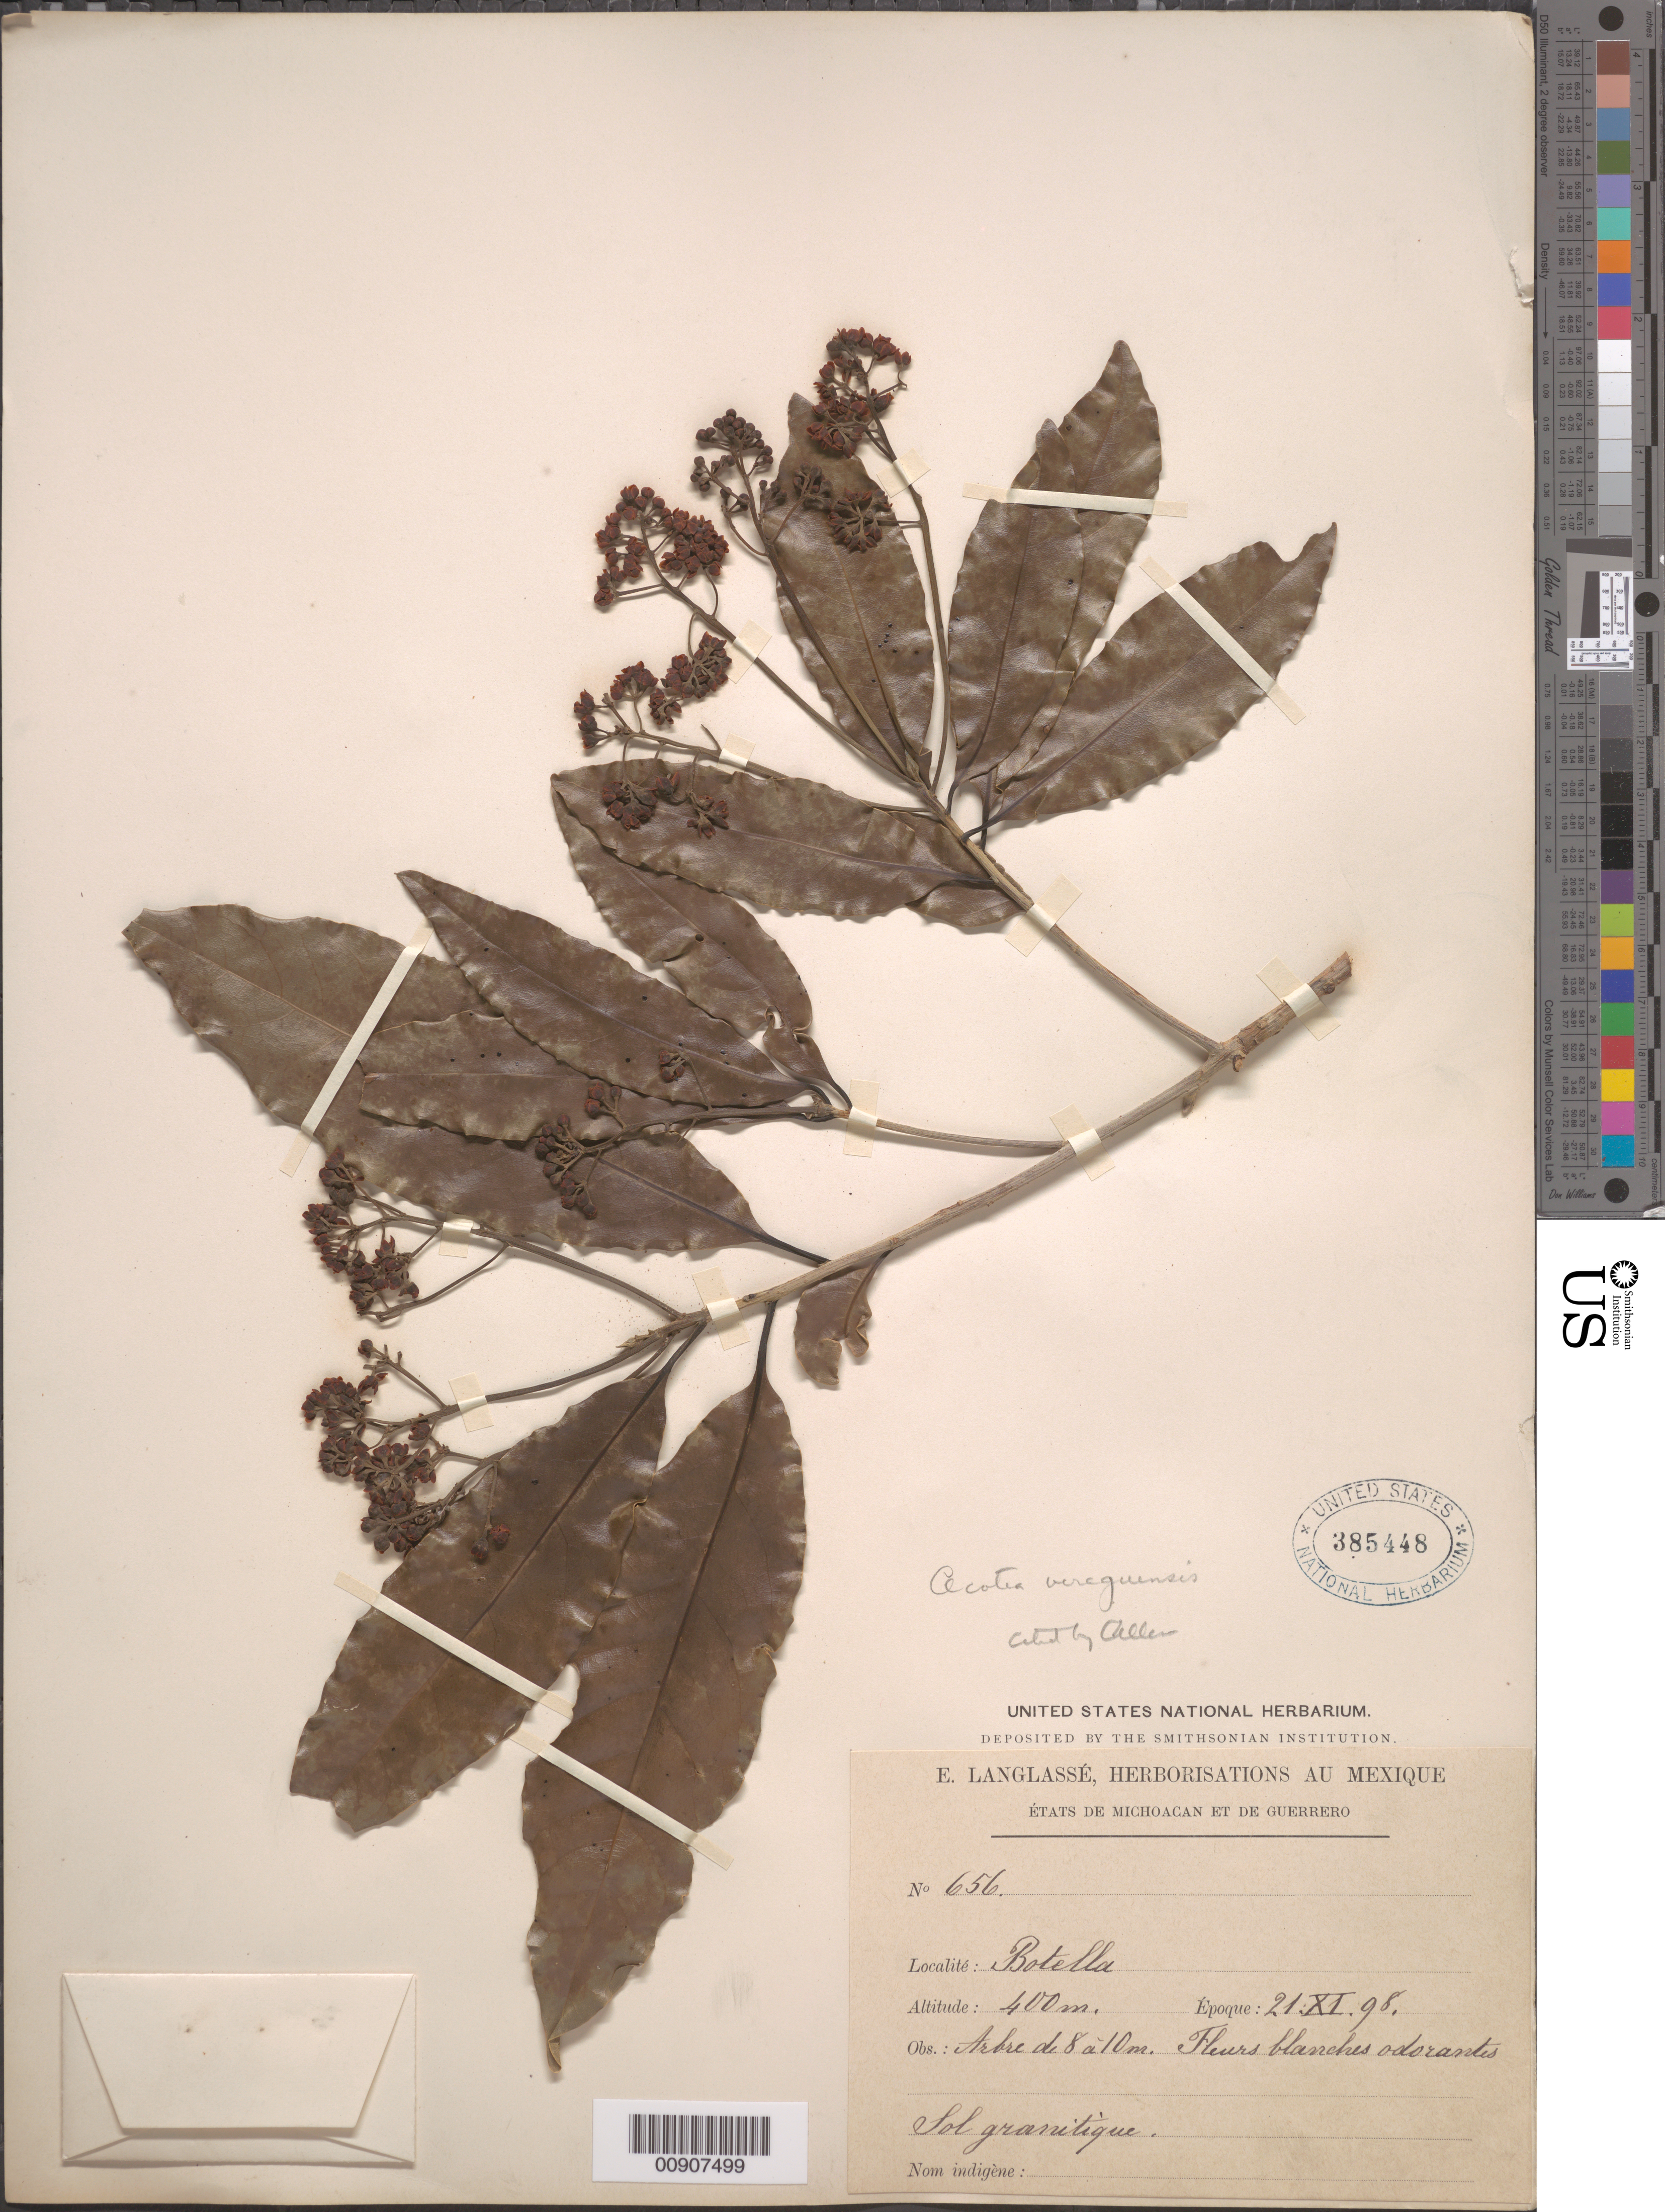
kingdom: Plantae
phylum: Tracheophyta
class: Magnoliopsida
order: Laurales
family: Lauraceae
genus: Ocotea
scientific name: Ocotea veraguensis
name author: (Meisn.) Mez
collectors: E. Langlassé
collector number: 656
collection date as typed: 21 Nov 1998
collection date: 1998-11-21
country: Mexico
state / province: Guerrero / Michoacán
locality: Botella. Ètats de Michoacán et de Guerrero.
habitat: Sol granitique.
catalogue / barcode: US 385448